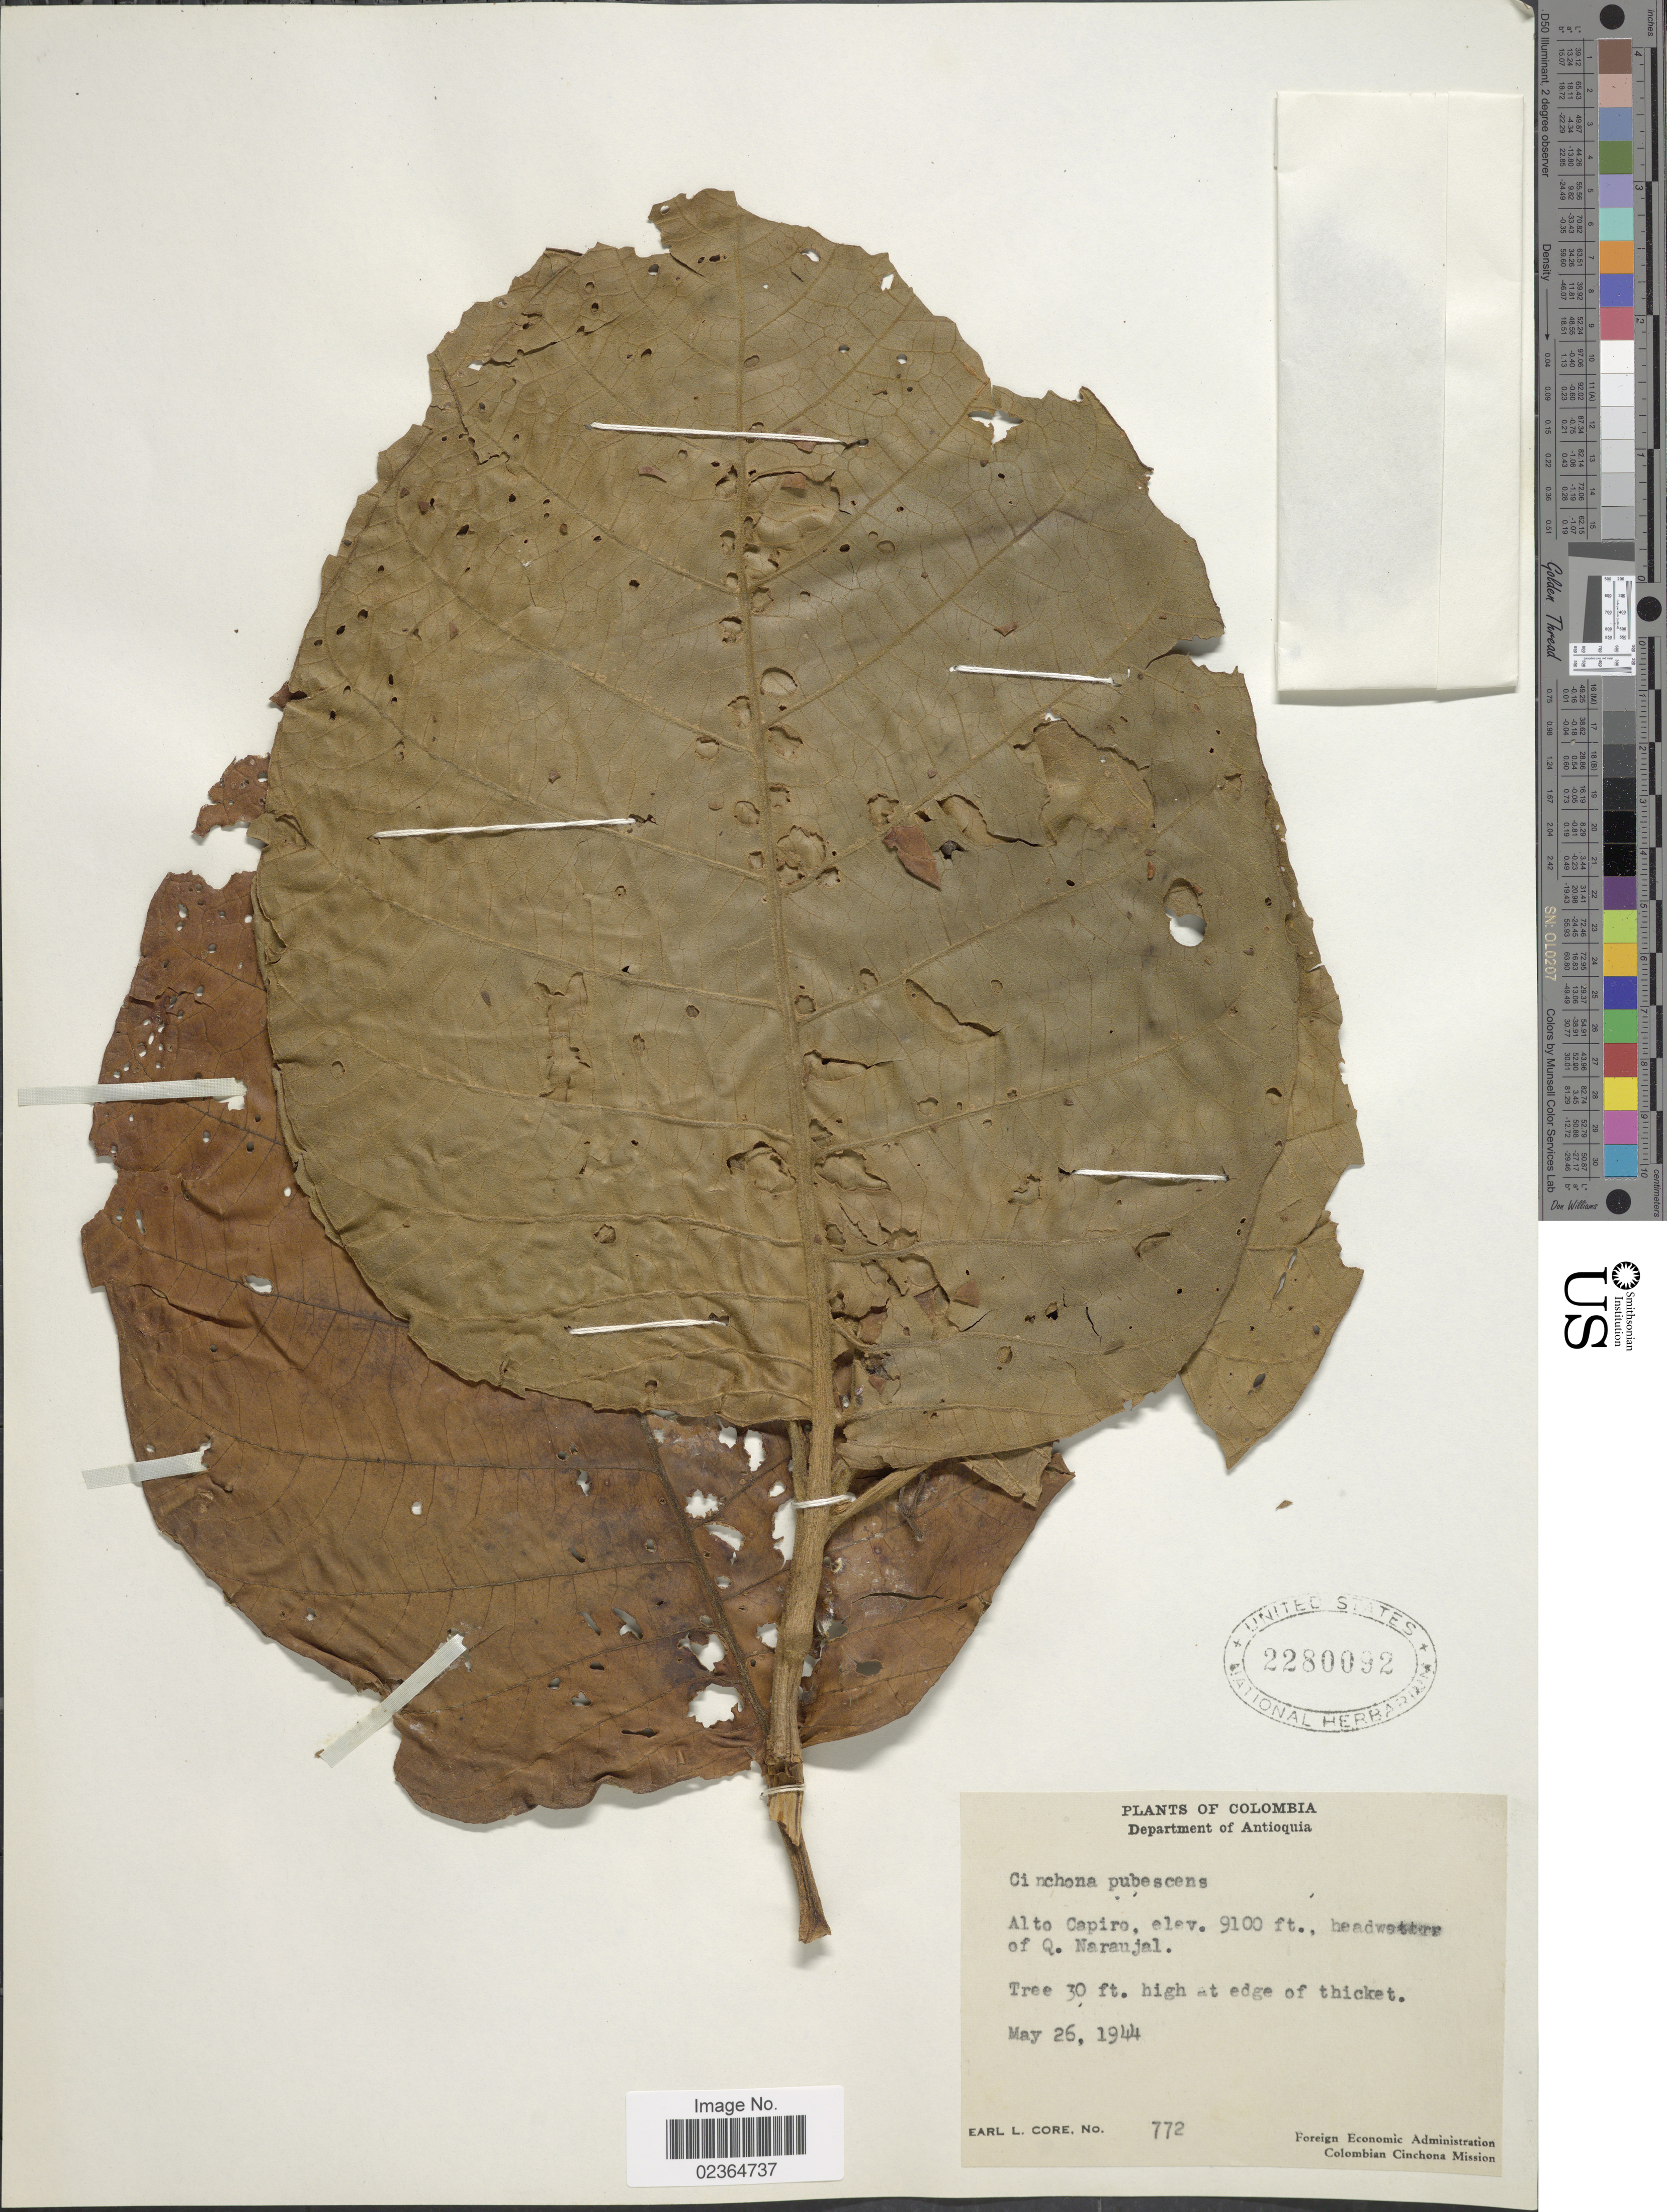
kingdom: Plantae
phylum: Tracheophyta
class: Magnoliopsida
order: Gentianales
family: Rubiaceae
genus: Cinchona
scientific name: Cinchona pubescens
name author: Vahl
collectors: E. L. Core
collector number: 772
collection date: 1944-05-26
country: Colombia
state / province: Antioquia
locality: Alto Capiro. headwaters of Q. Naranjal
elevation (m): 2774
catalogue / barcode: US 2280092